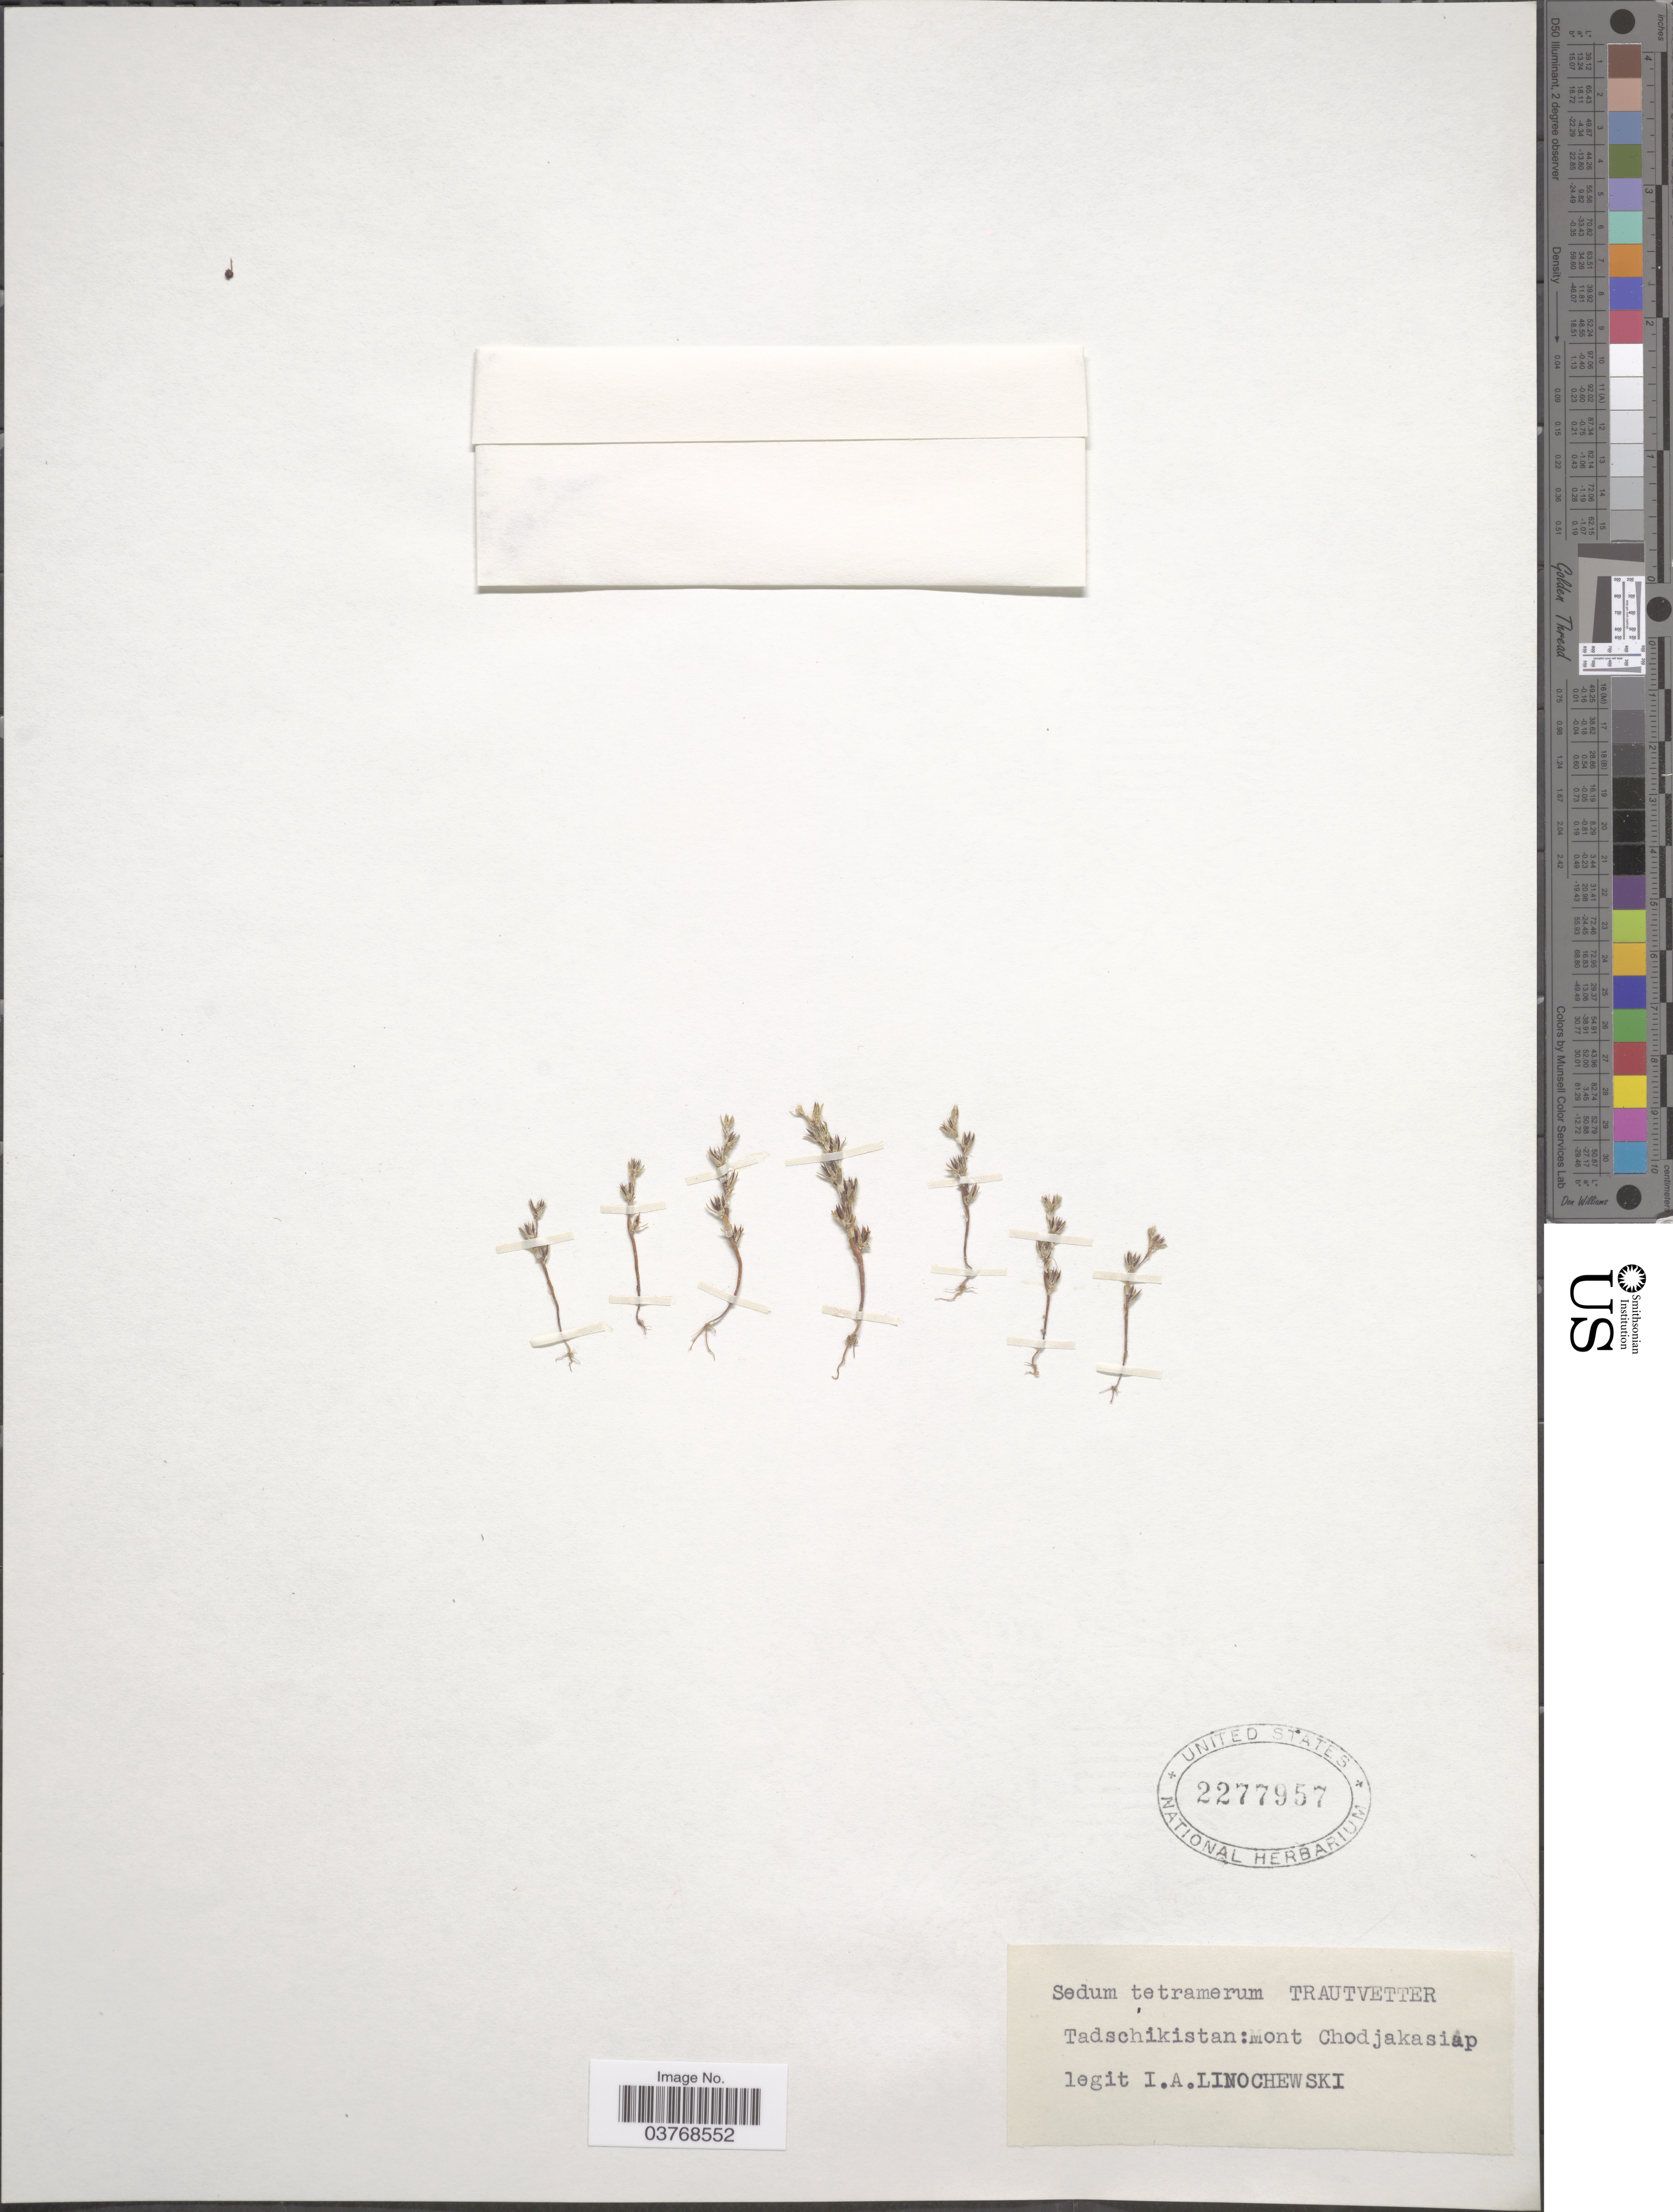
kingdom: Plantae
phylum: Tracheophyta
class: Magnoliopsida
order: Saxifragales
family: Crassulaceae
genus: Sedum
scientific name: Sedum tetramerum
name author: Trautv.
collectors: I. Linochewski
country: Tajikistan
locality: Mont Chodjakasiap.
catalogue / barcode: US 2277957